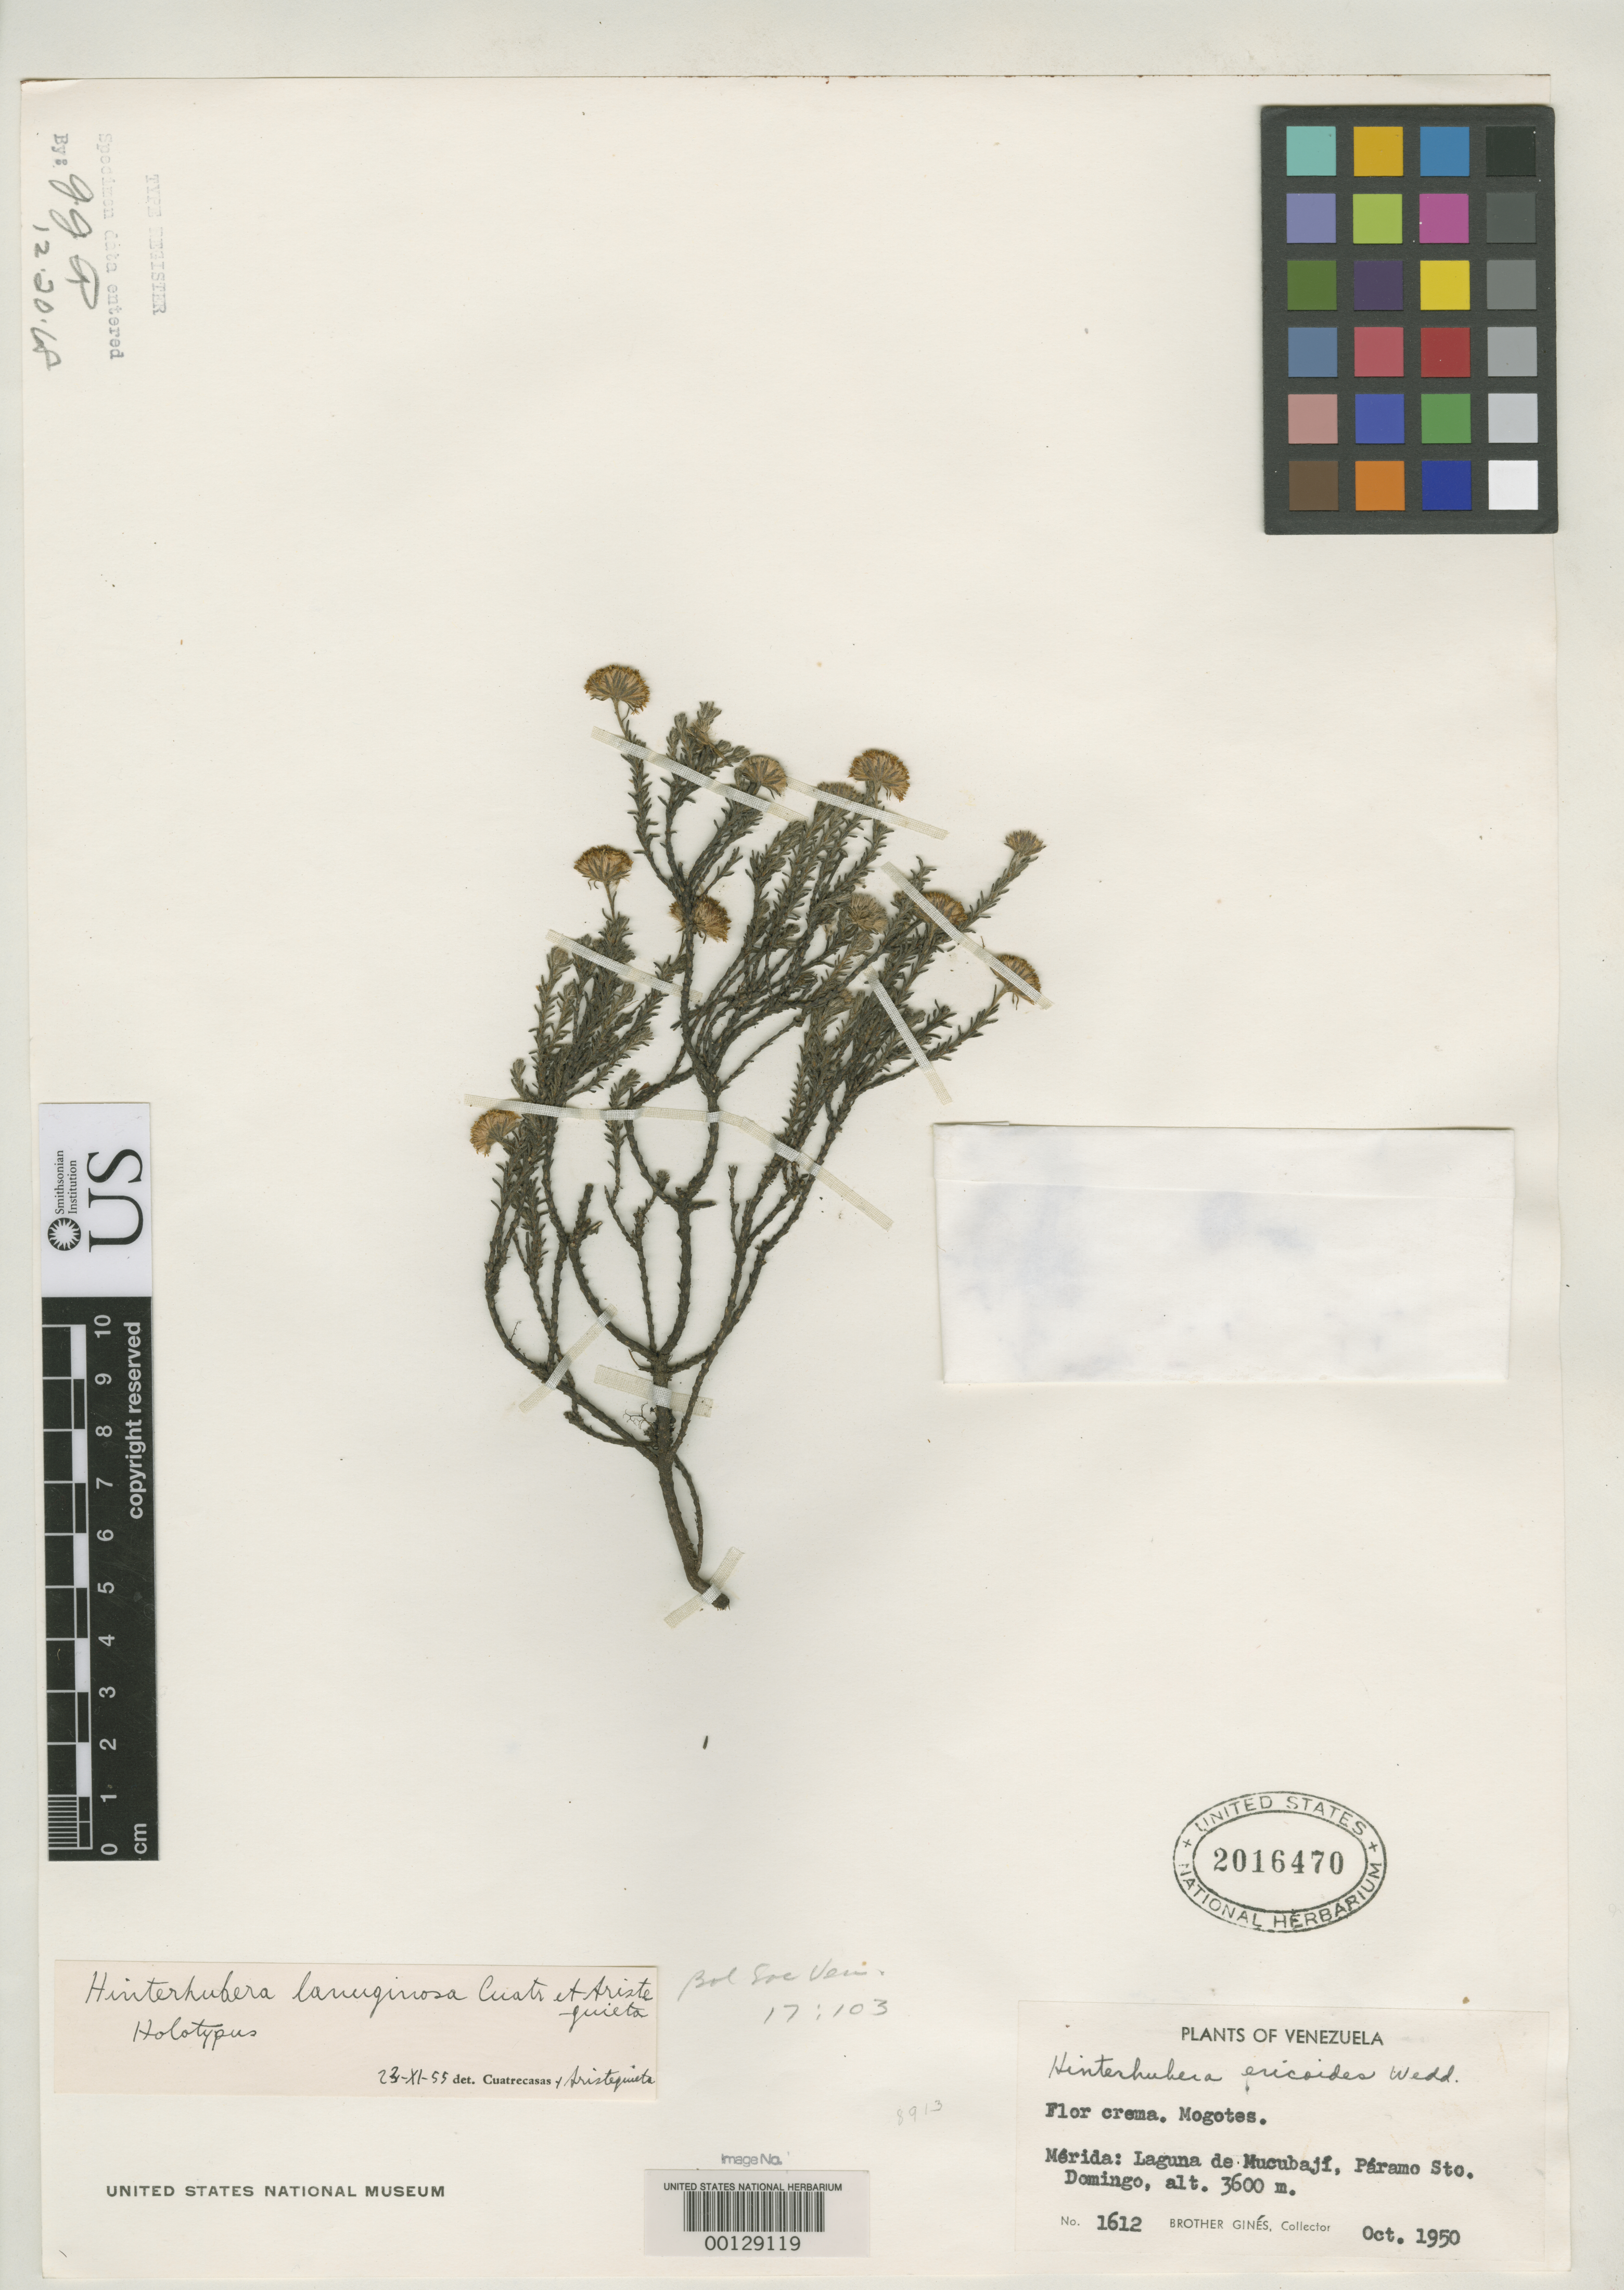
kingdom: Plantae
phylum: Tracheophyta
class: Magnoliopsida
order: Asterales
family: Asteraceae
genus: Hinterhubera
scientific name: Hinterhubera lanuginosa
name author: Cuatrec. & Aristeg.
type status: Holotype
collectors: Bro. Gines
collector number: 1612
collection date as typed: Oct 1950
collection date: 1950-10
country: Venezuela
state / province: Mérida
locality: Laguna de Mucubajf.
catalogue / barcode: US 2016470